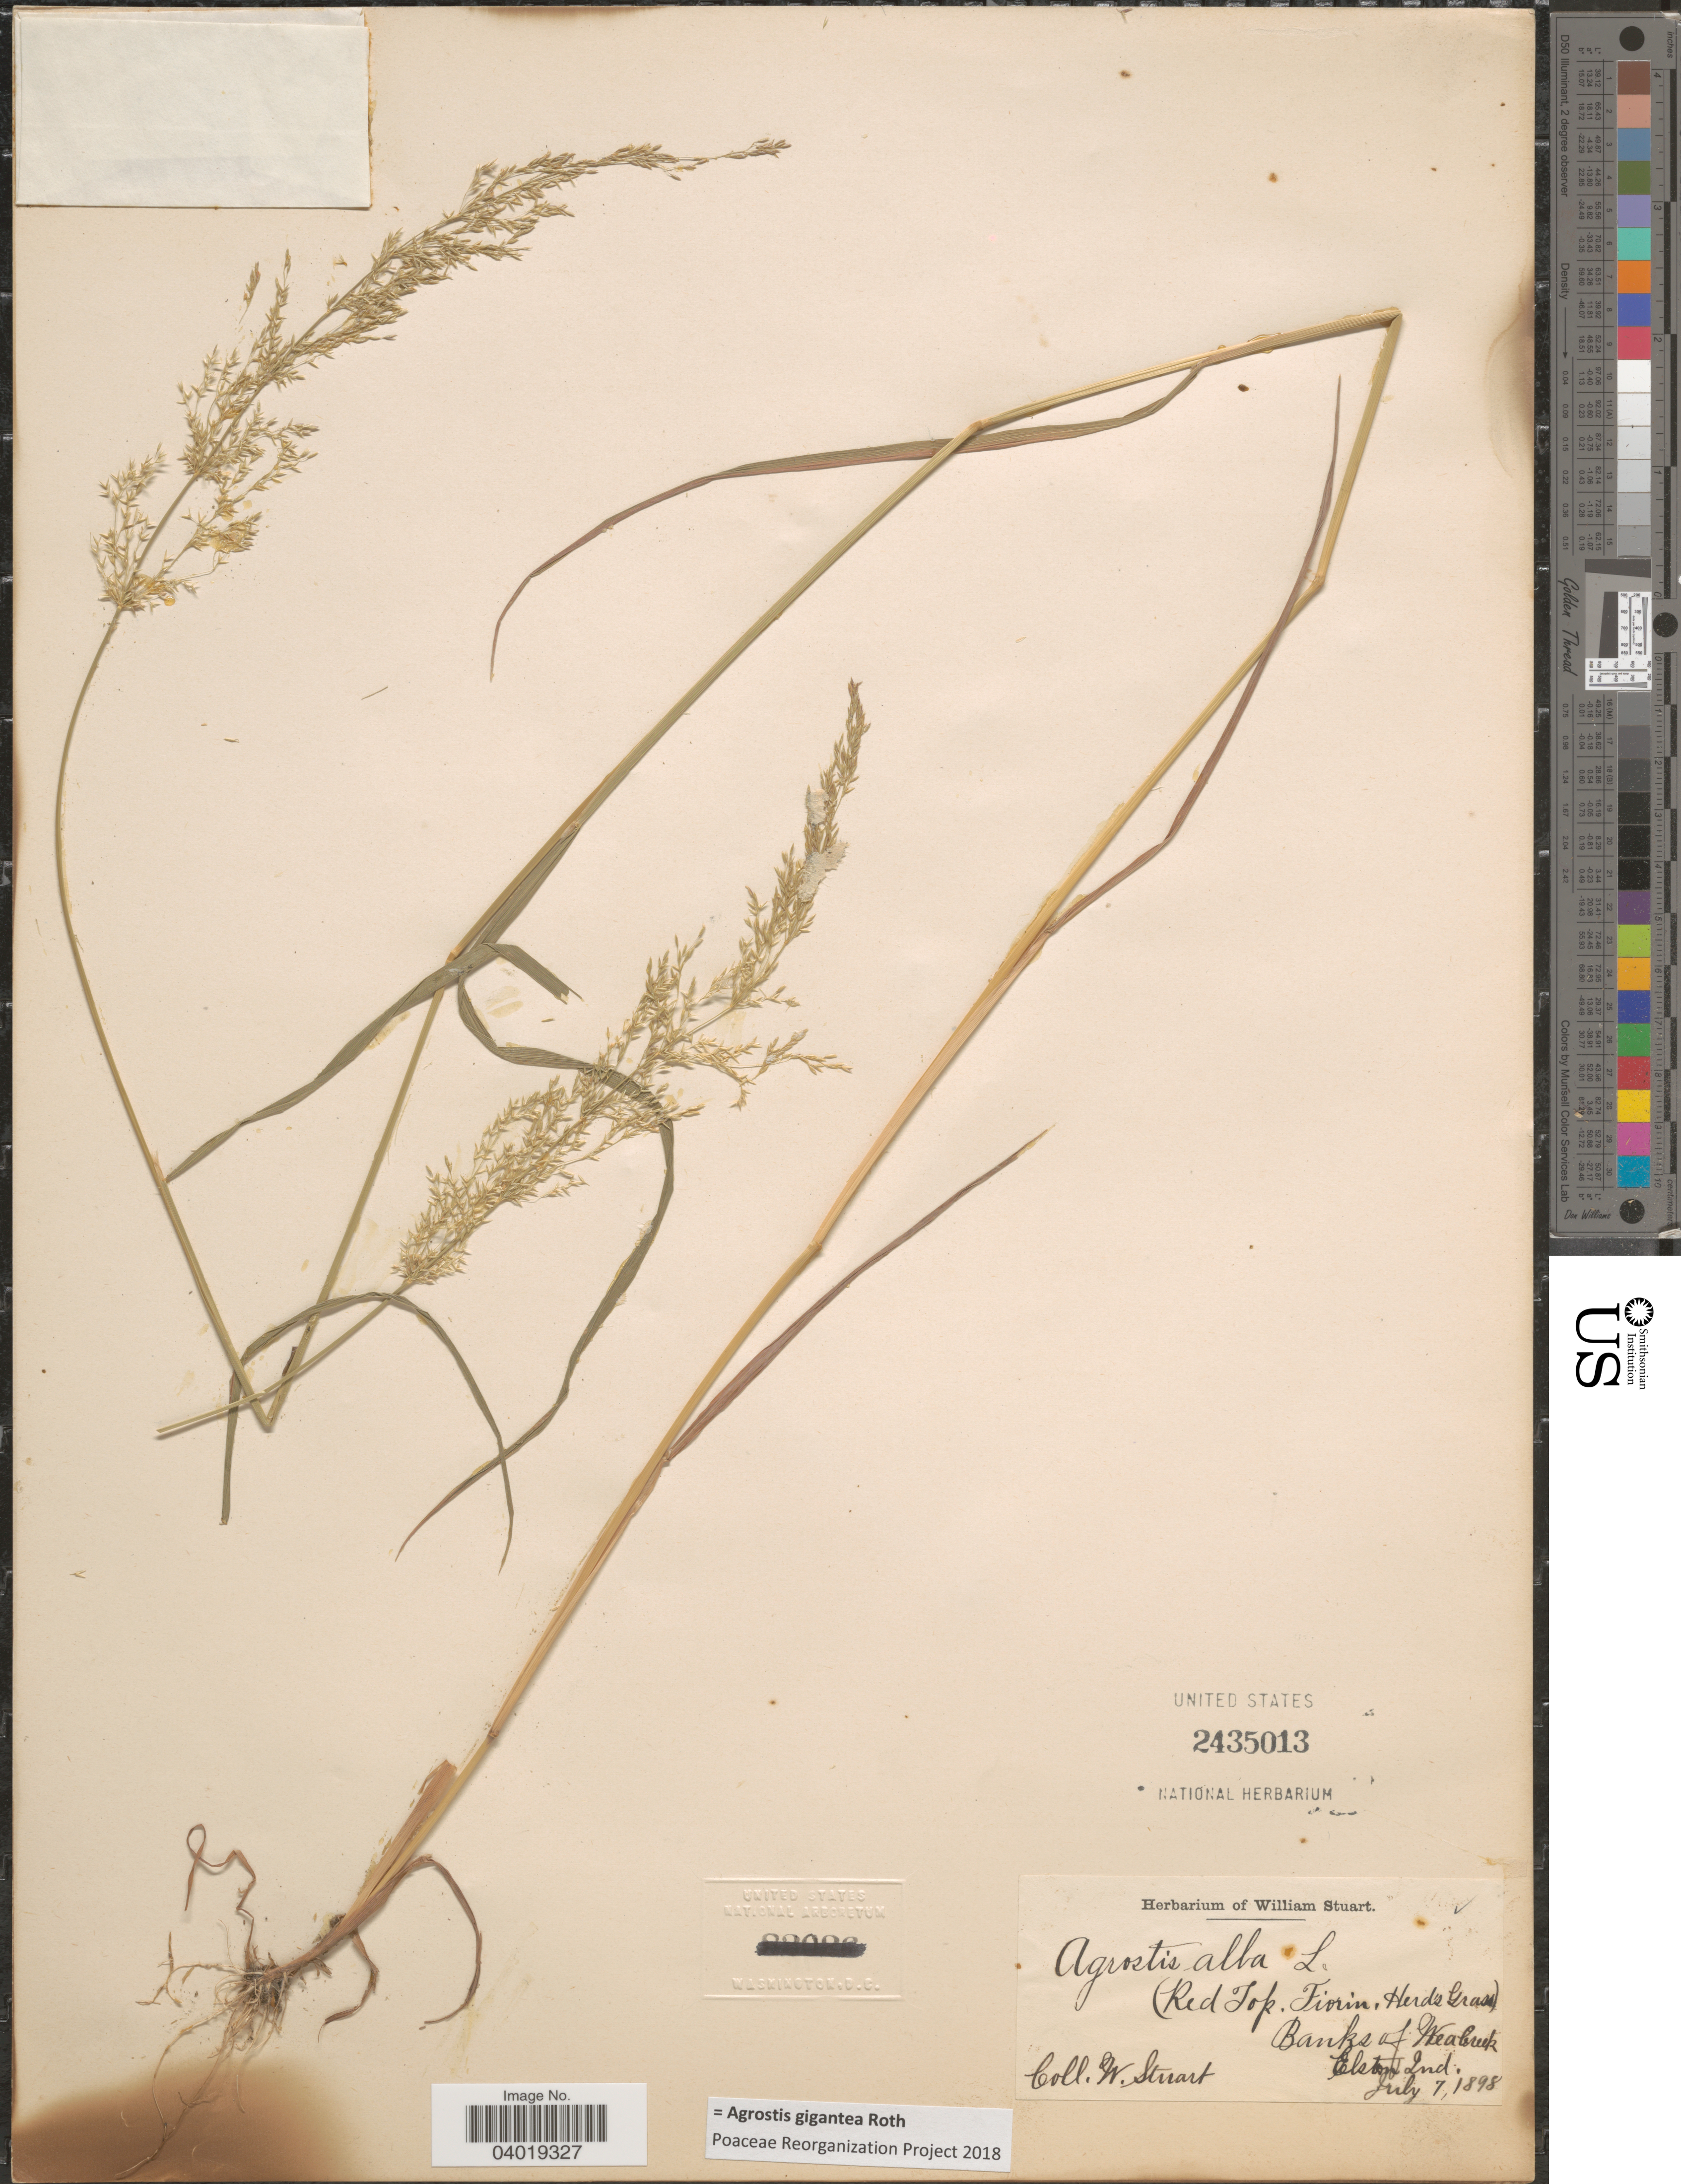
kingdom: Plantae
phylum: Tracheophyta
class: Liliopsida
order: Poales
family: Poaceae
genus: Agrostis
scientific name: Agrostis gigantea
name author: Roth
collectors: W. Stuart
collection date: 1898-07-07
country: United States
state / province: Indiana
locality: Banks of Wea Creek. Elston.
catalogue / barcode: US 2435013